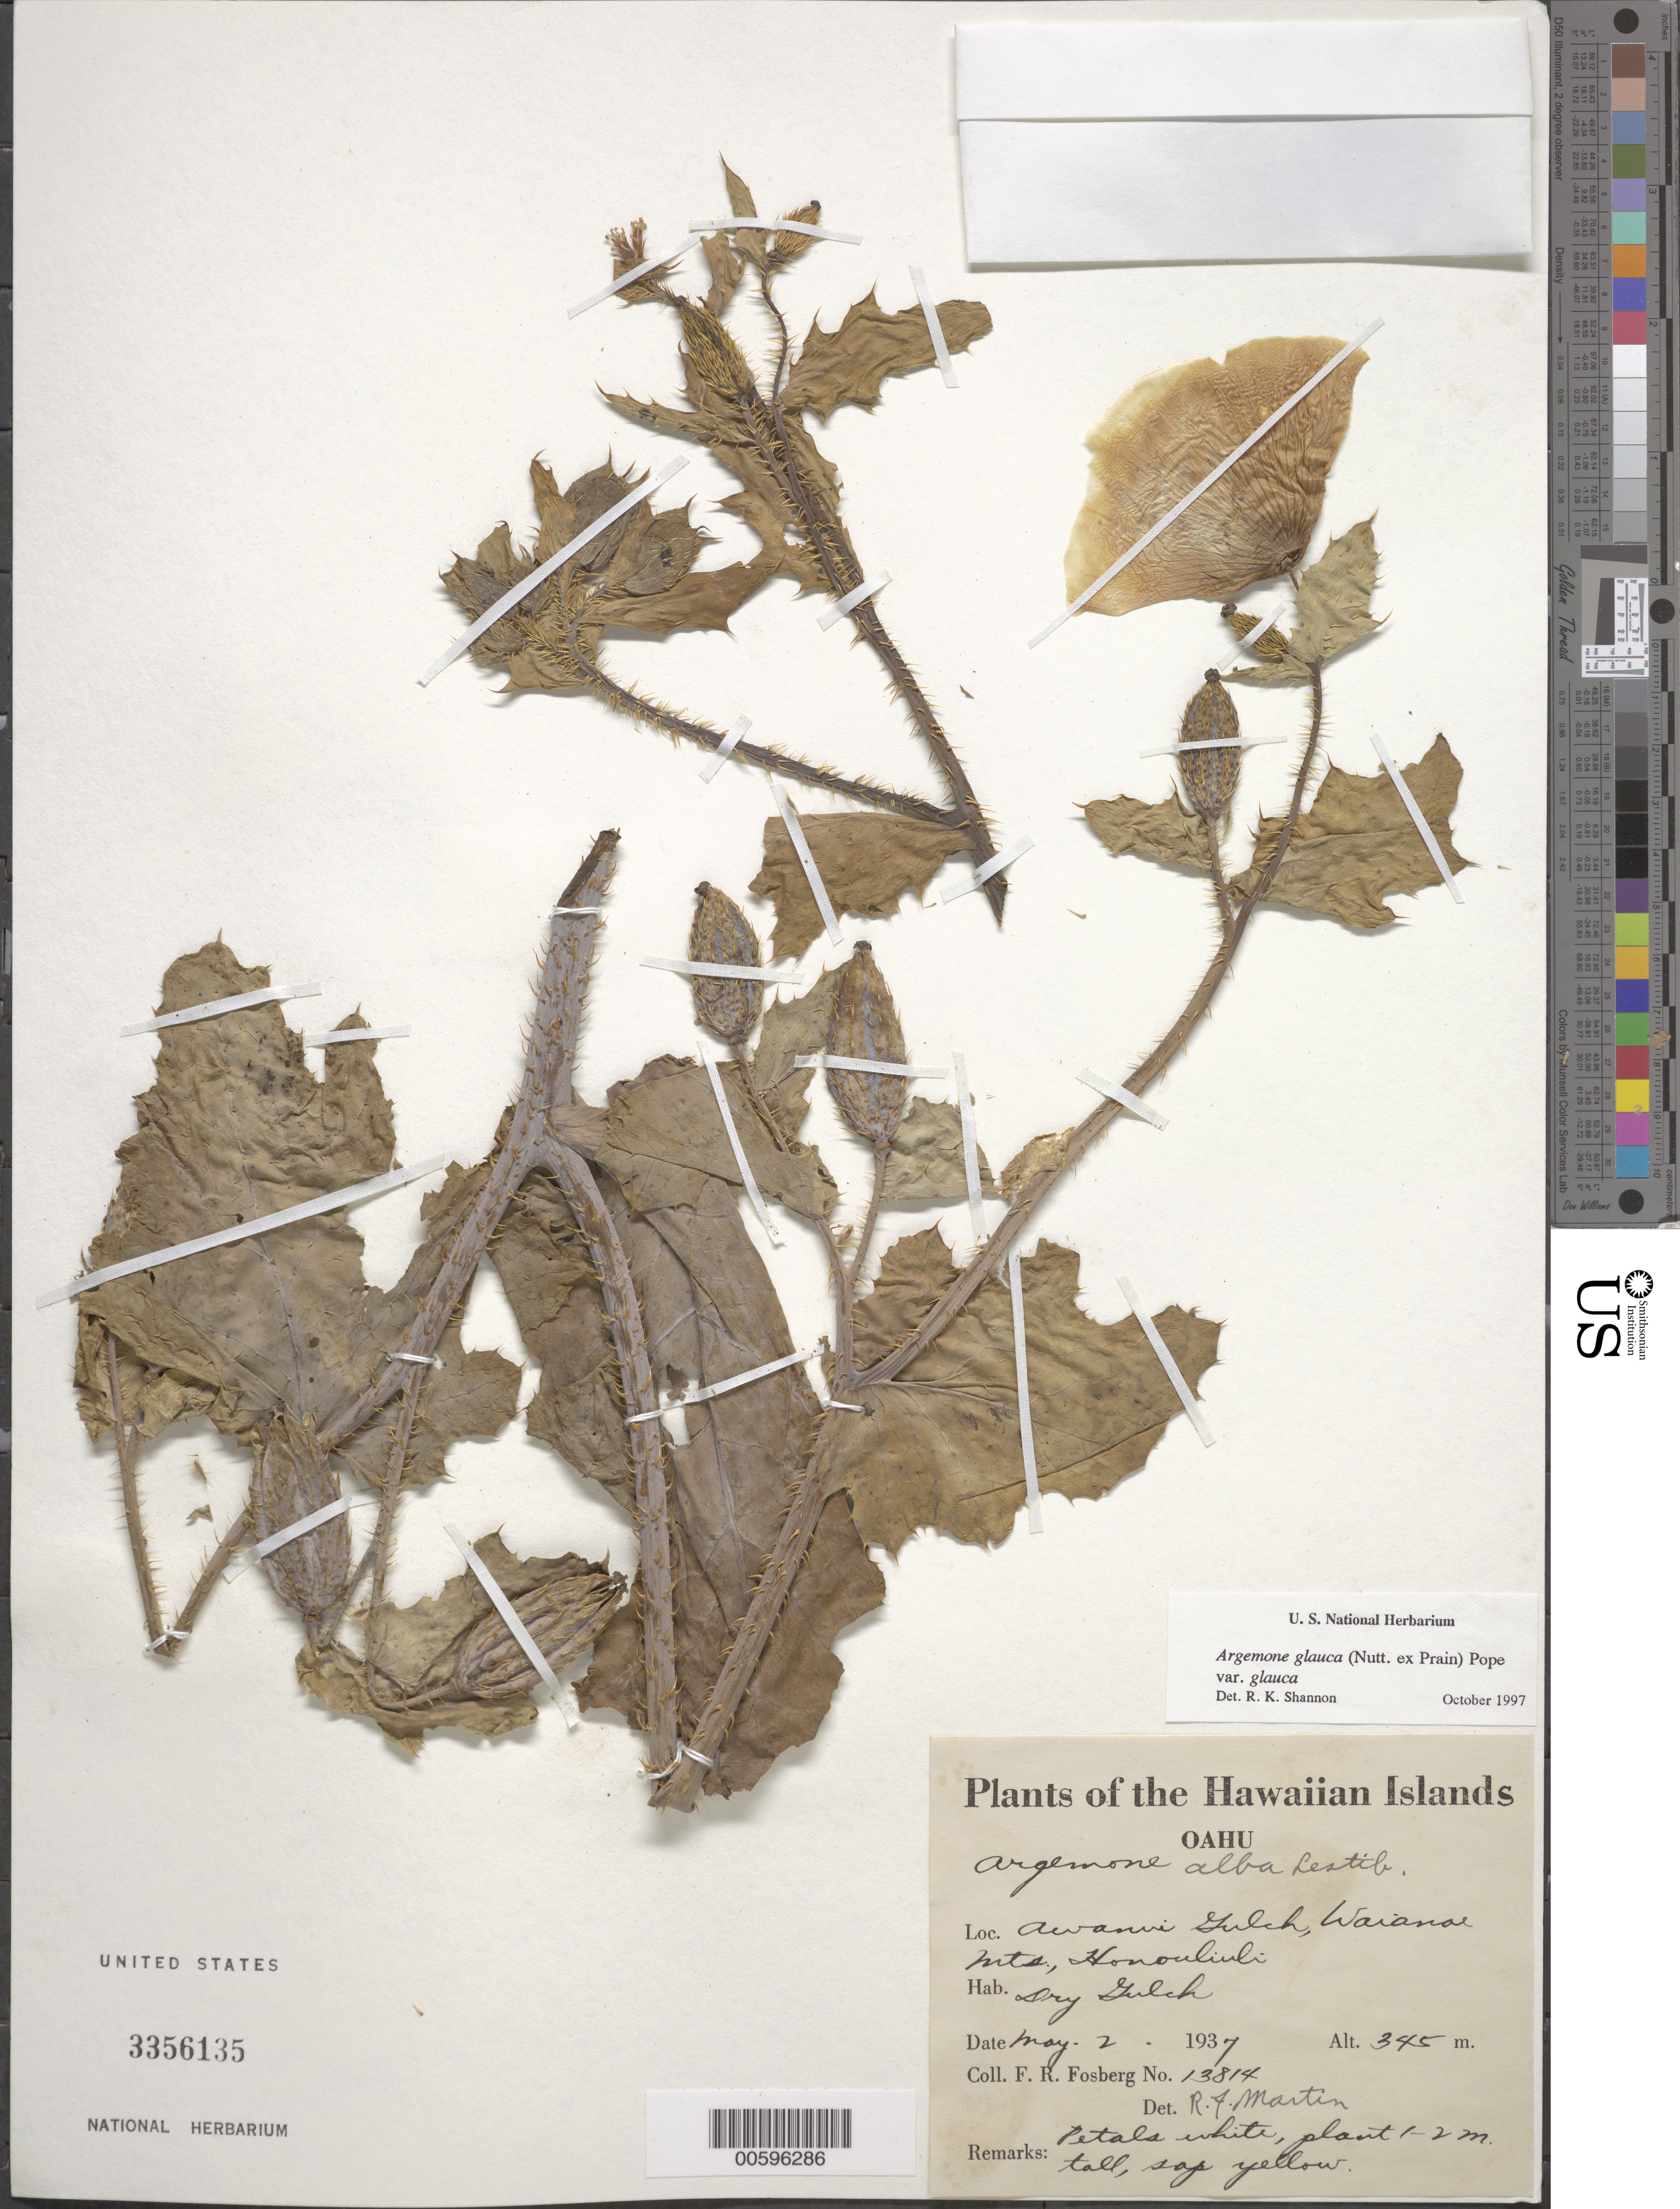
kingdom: Plantae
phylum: Tracheophyta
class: Magnoliopsida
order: Ranunculales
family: Papaveraceae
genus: Argemone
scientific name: Argemone glauca var. glauca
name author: (Nutt. ex Prain) Pope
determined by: Shannon, R. K., (UNITED STATES)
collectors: F. R. Fosberg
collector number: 13814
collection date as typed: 2 May 1937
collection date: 1937-05-02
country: United States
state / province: Hawaii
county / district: Honolulu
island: Oahu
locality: Awanui Gulch, Waianae Mts, Honouliuli.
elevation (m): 345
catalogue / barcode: US 3356135